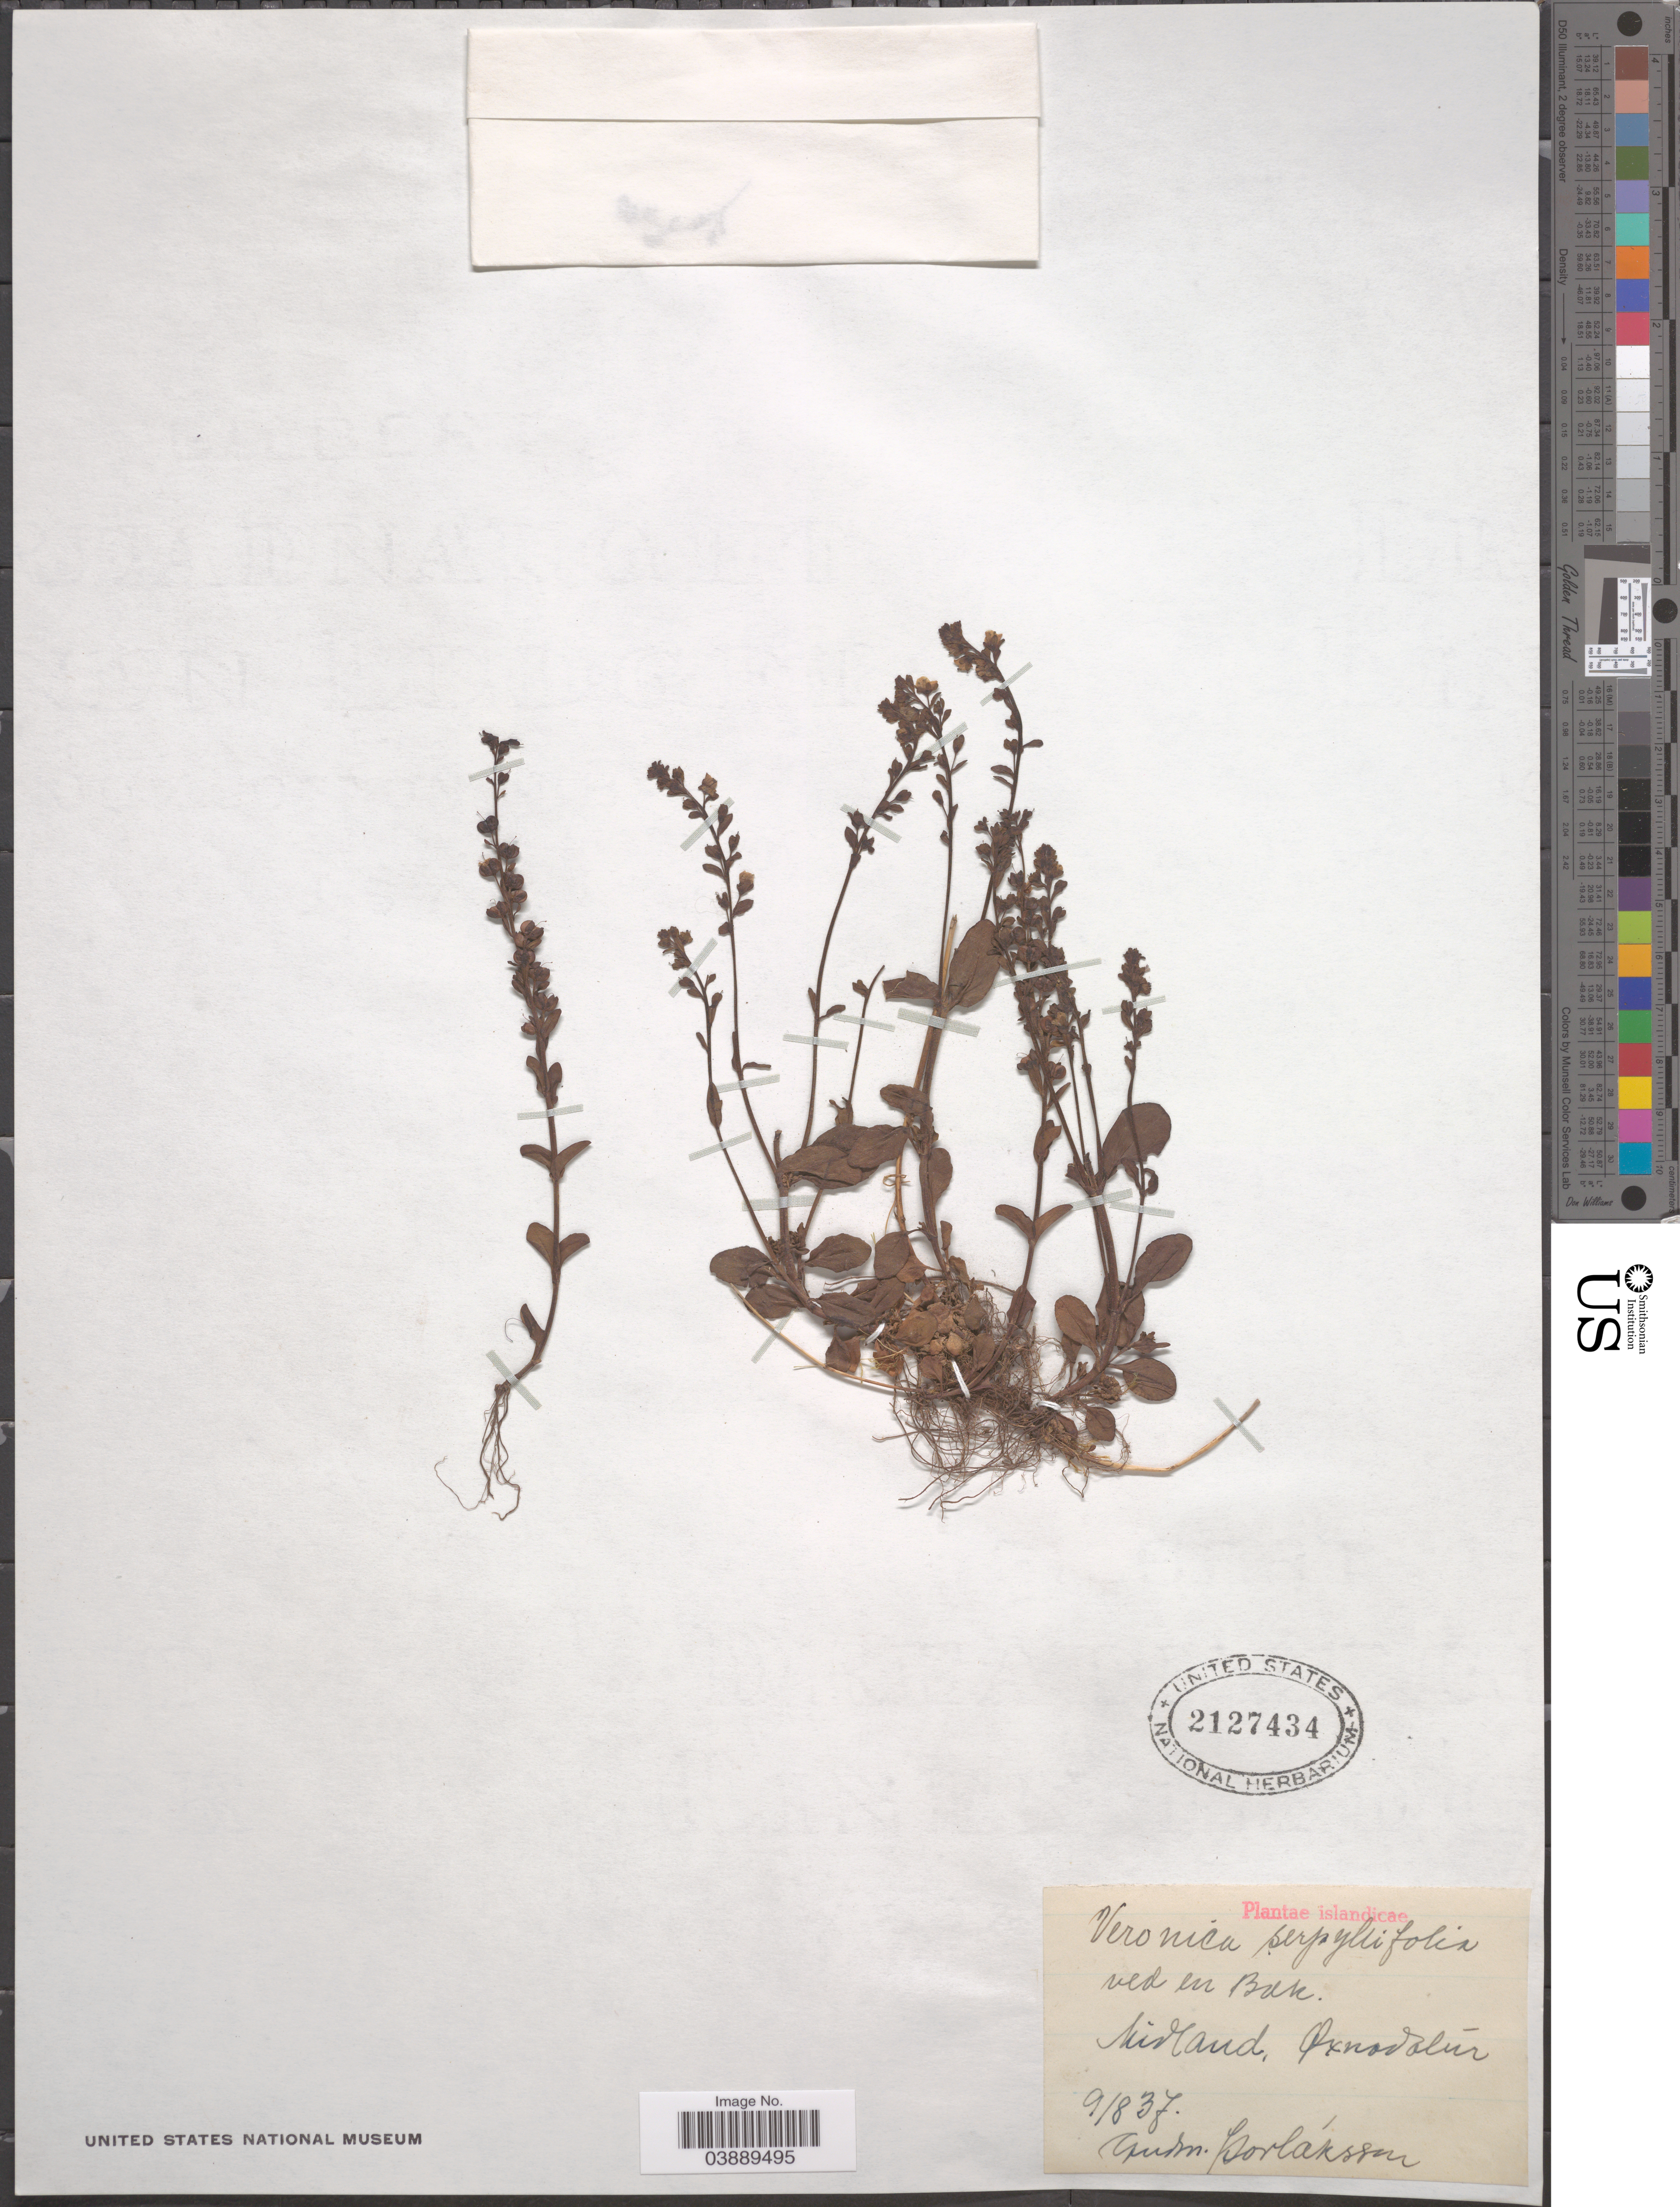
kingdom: Plantae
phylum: Tracheophyta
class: Magnoliopsida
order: Lamiales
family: Plantaginaceae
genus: Veronica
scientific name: Veronica serpyllifolia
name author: L.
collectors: G. Porlaksson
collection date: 1837-09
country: Iceland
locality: Midland, Oxnadalur.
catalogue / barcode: US 2127434